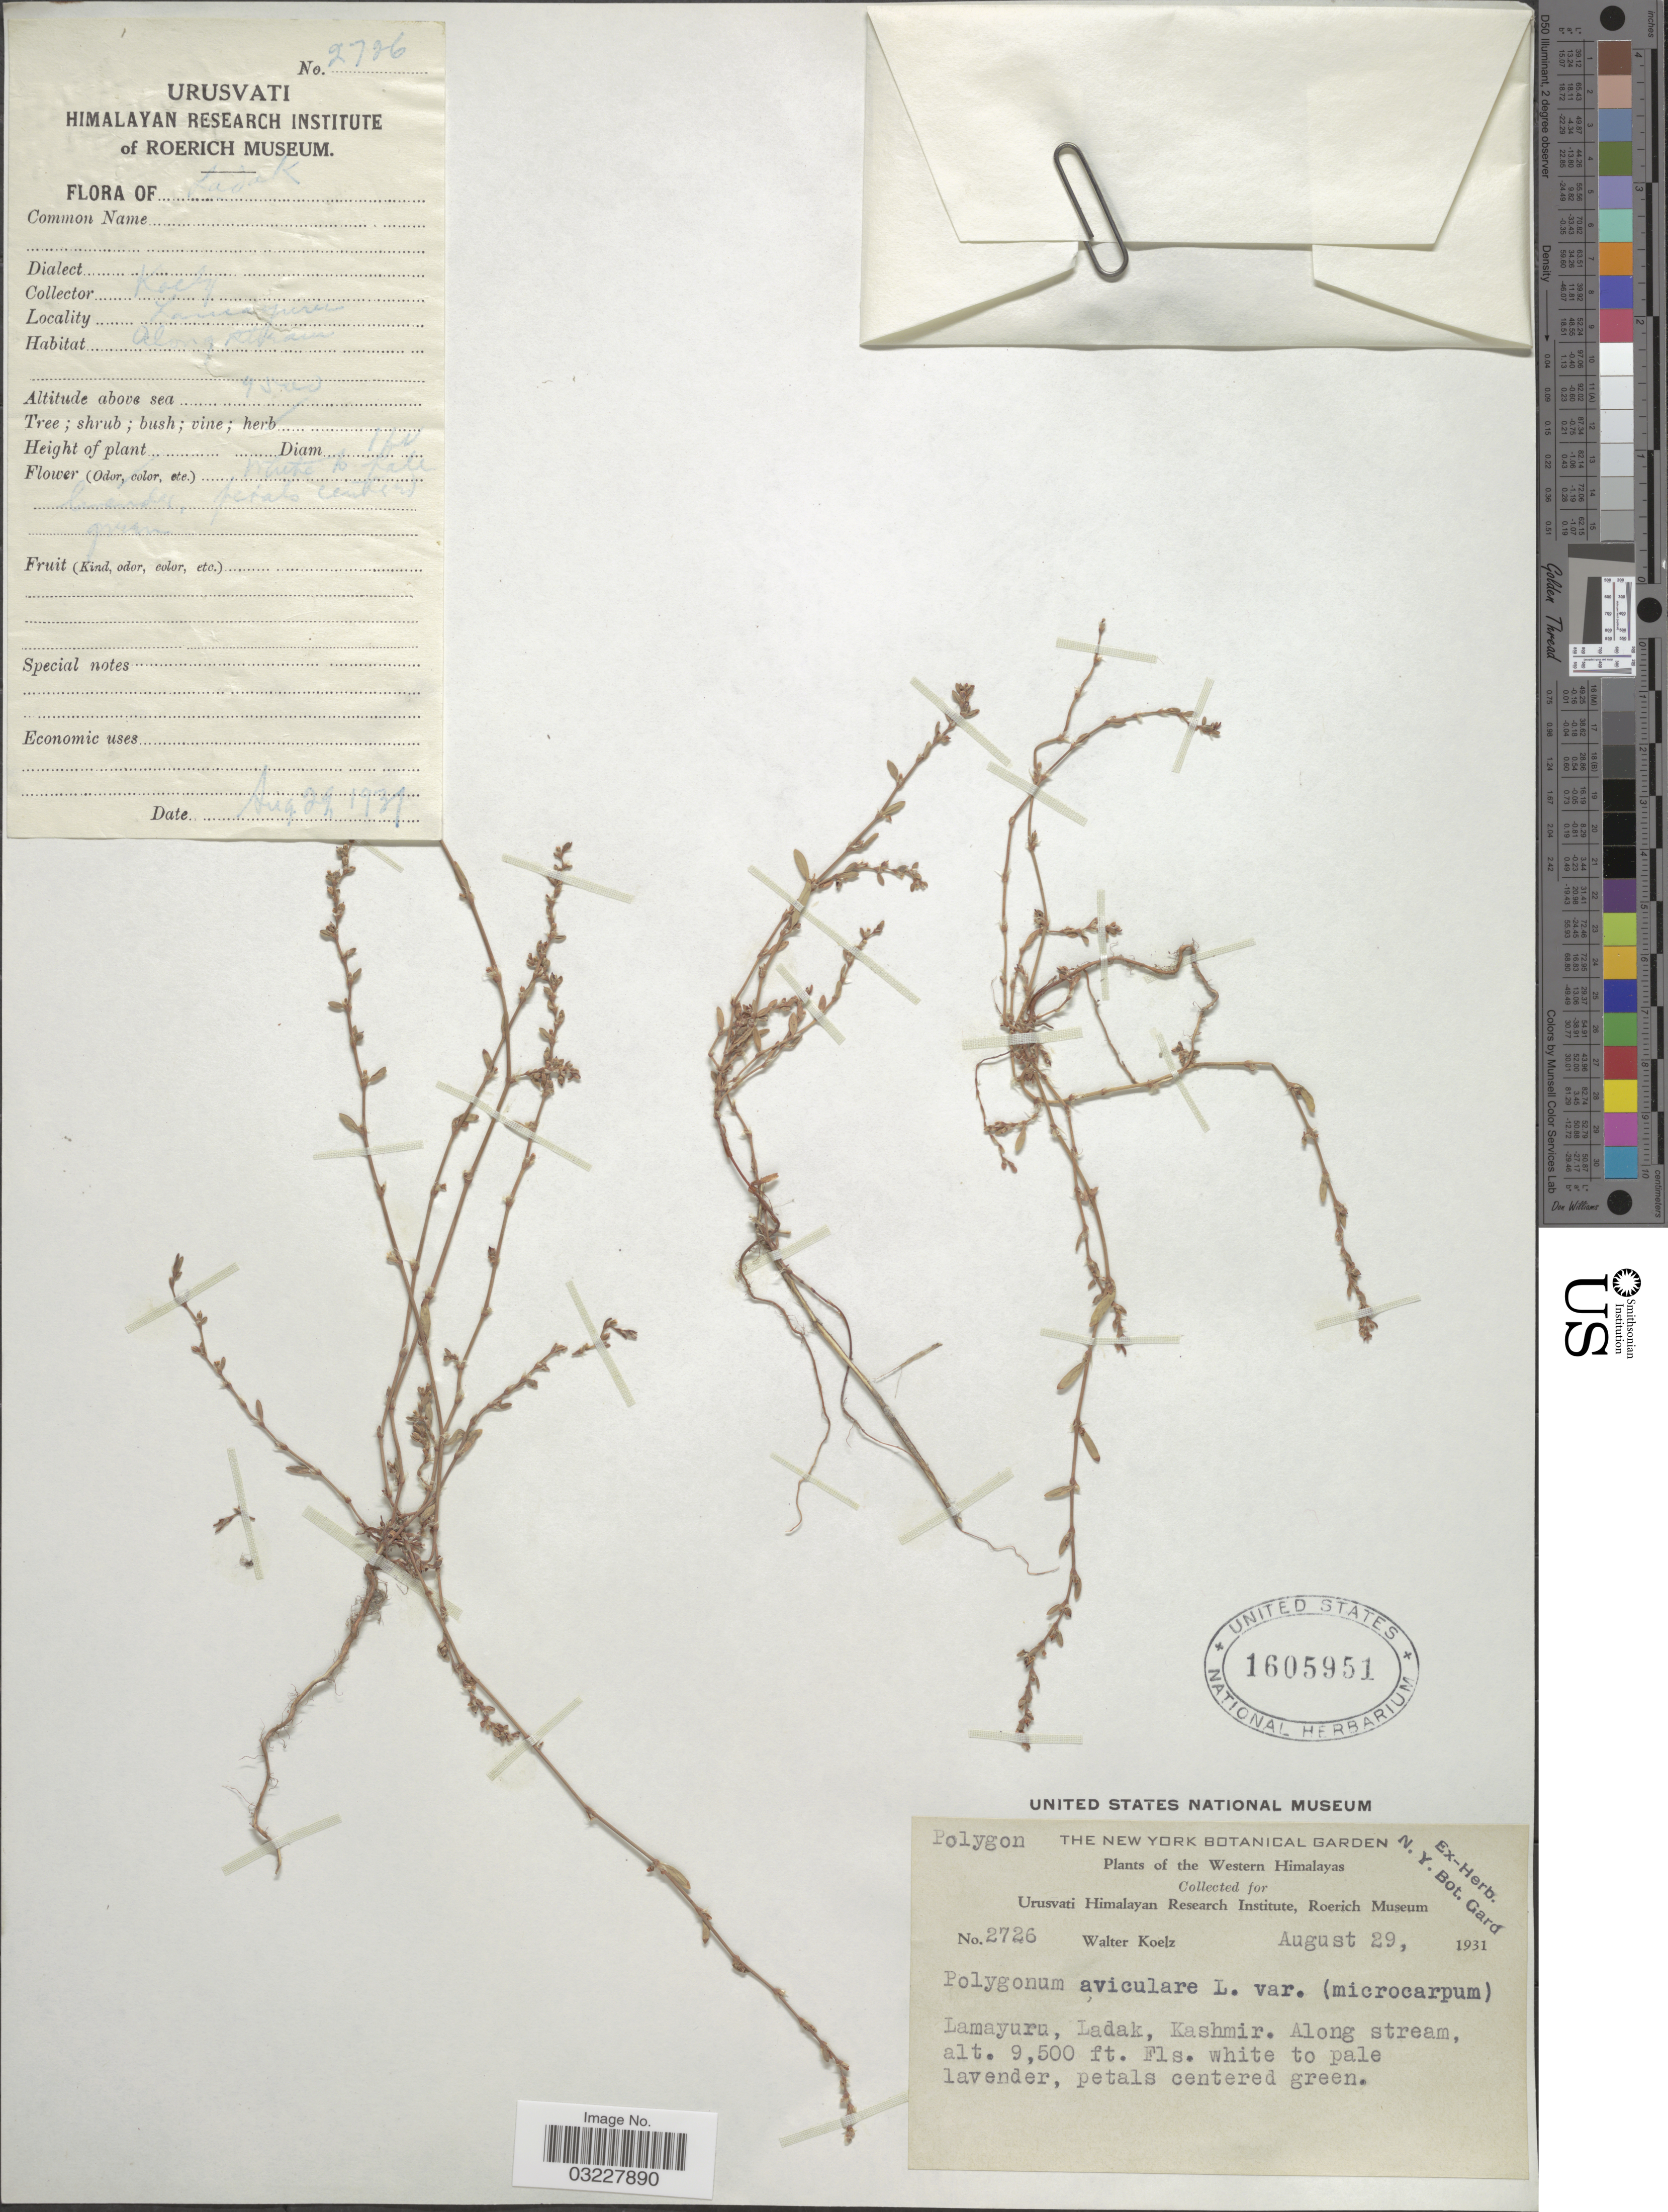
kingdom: Plantae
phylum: Tracheophyta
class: Magnoliopsida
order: Caryophyllales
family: Polygonaceae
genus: Polygonum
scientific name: Polygonum aviculare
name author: L.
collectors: W. N. Koelz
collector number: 2726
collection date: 1931-08-29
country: India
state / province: Ladakh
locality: Western Himalayas. Lamayuru, Ladak, Kashmir.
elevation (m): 2896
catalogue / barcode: US 1605951